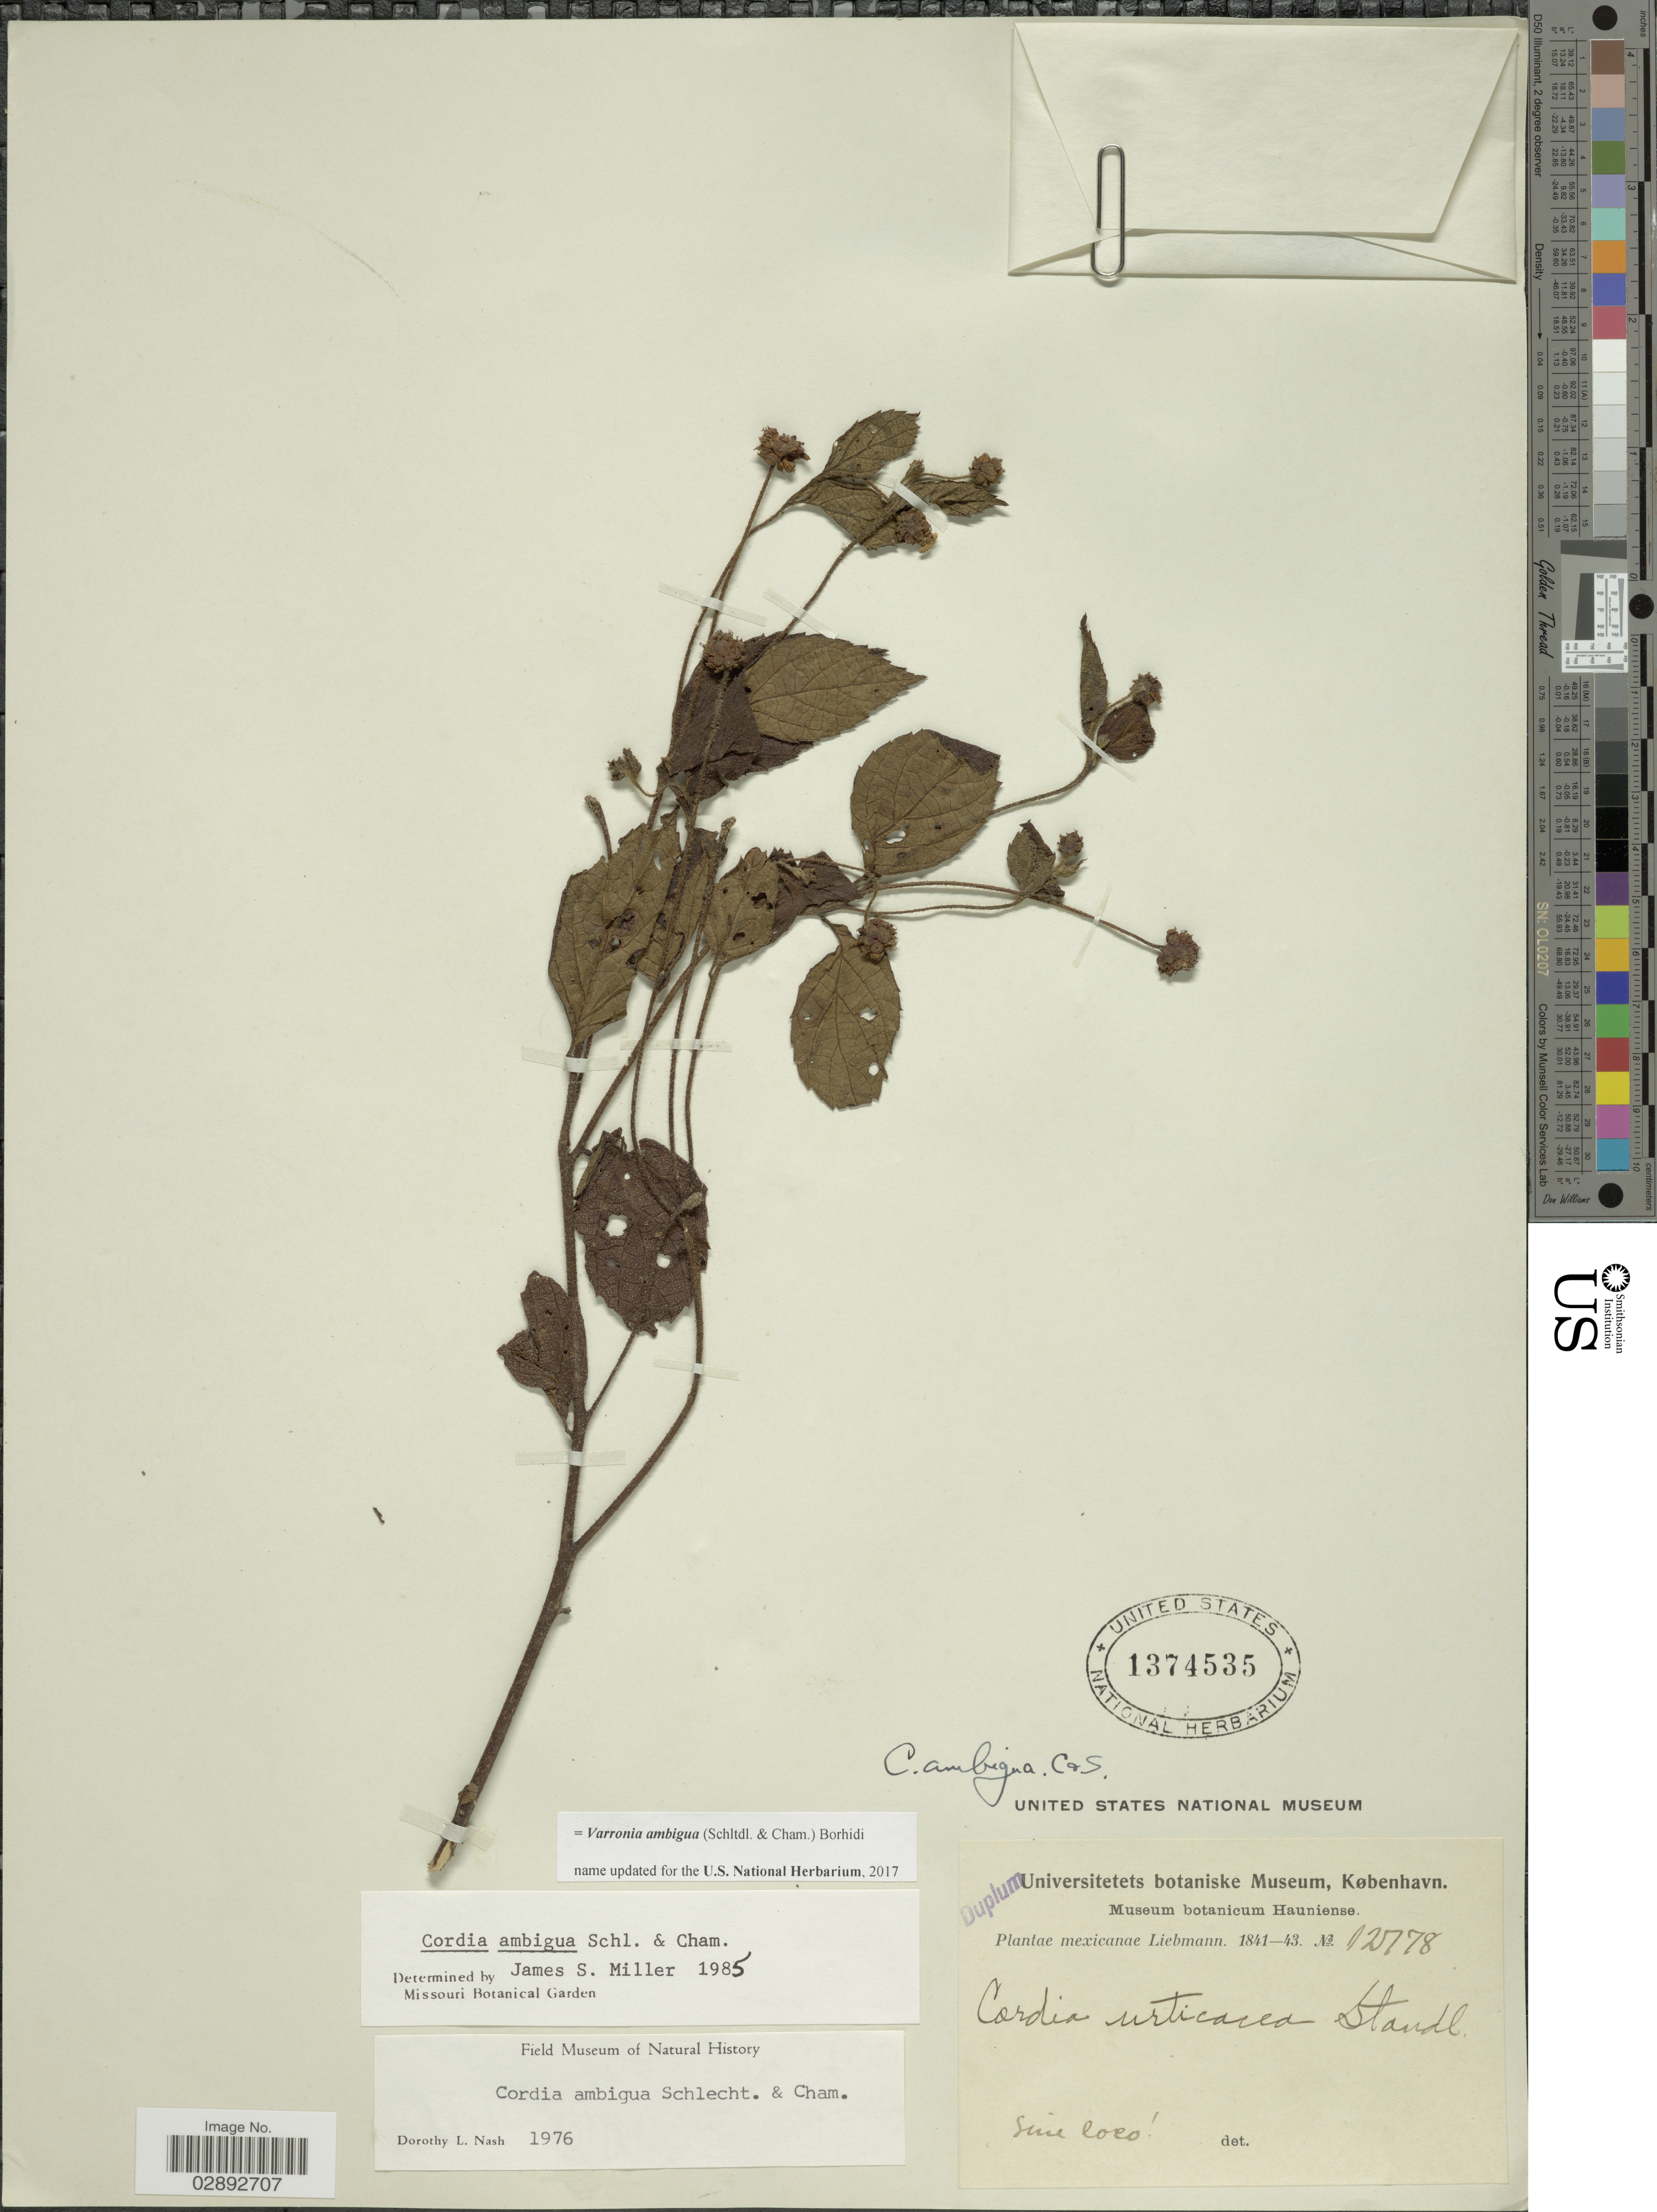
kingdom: Plantae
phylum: Tracheophyta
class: Magnoliopsida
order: Boraginales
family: Cordiaceae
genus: Varronia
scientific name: Varronia ambigua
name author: (Schltdl. & Cham.) Borhidi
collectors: Liebmann, --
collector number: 12778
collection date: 1841/1843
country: Mexico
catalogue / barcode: US 1374535